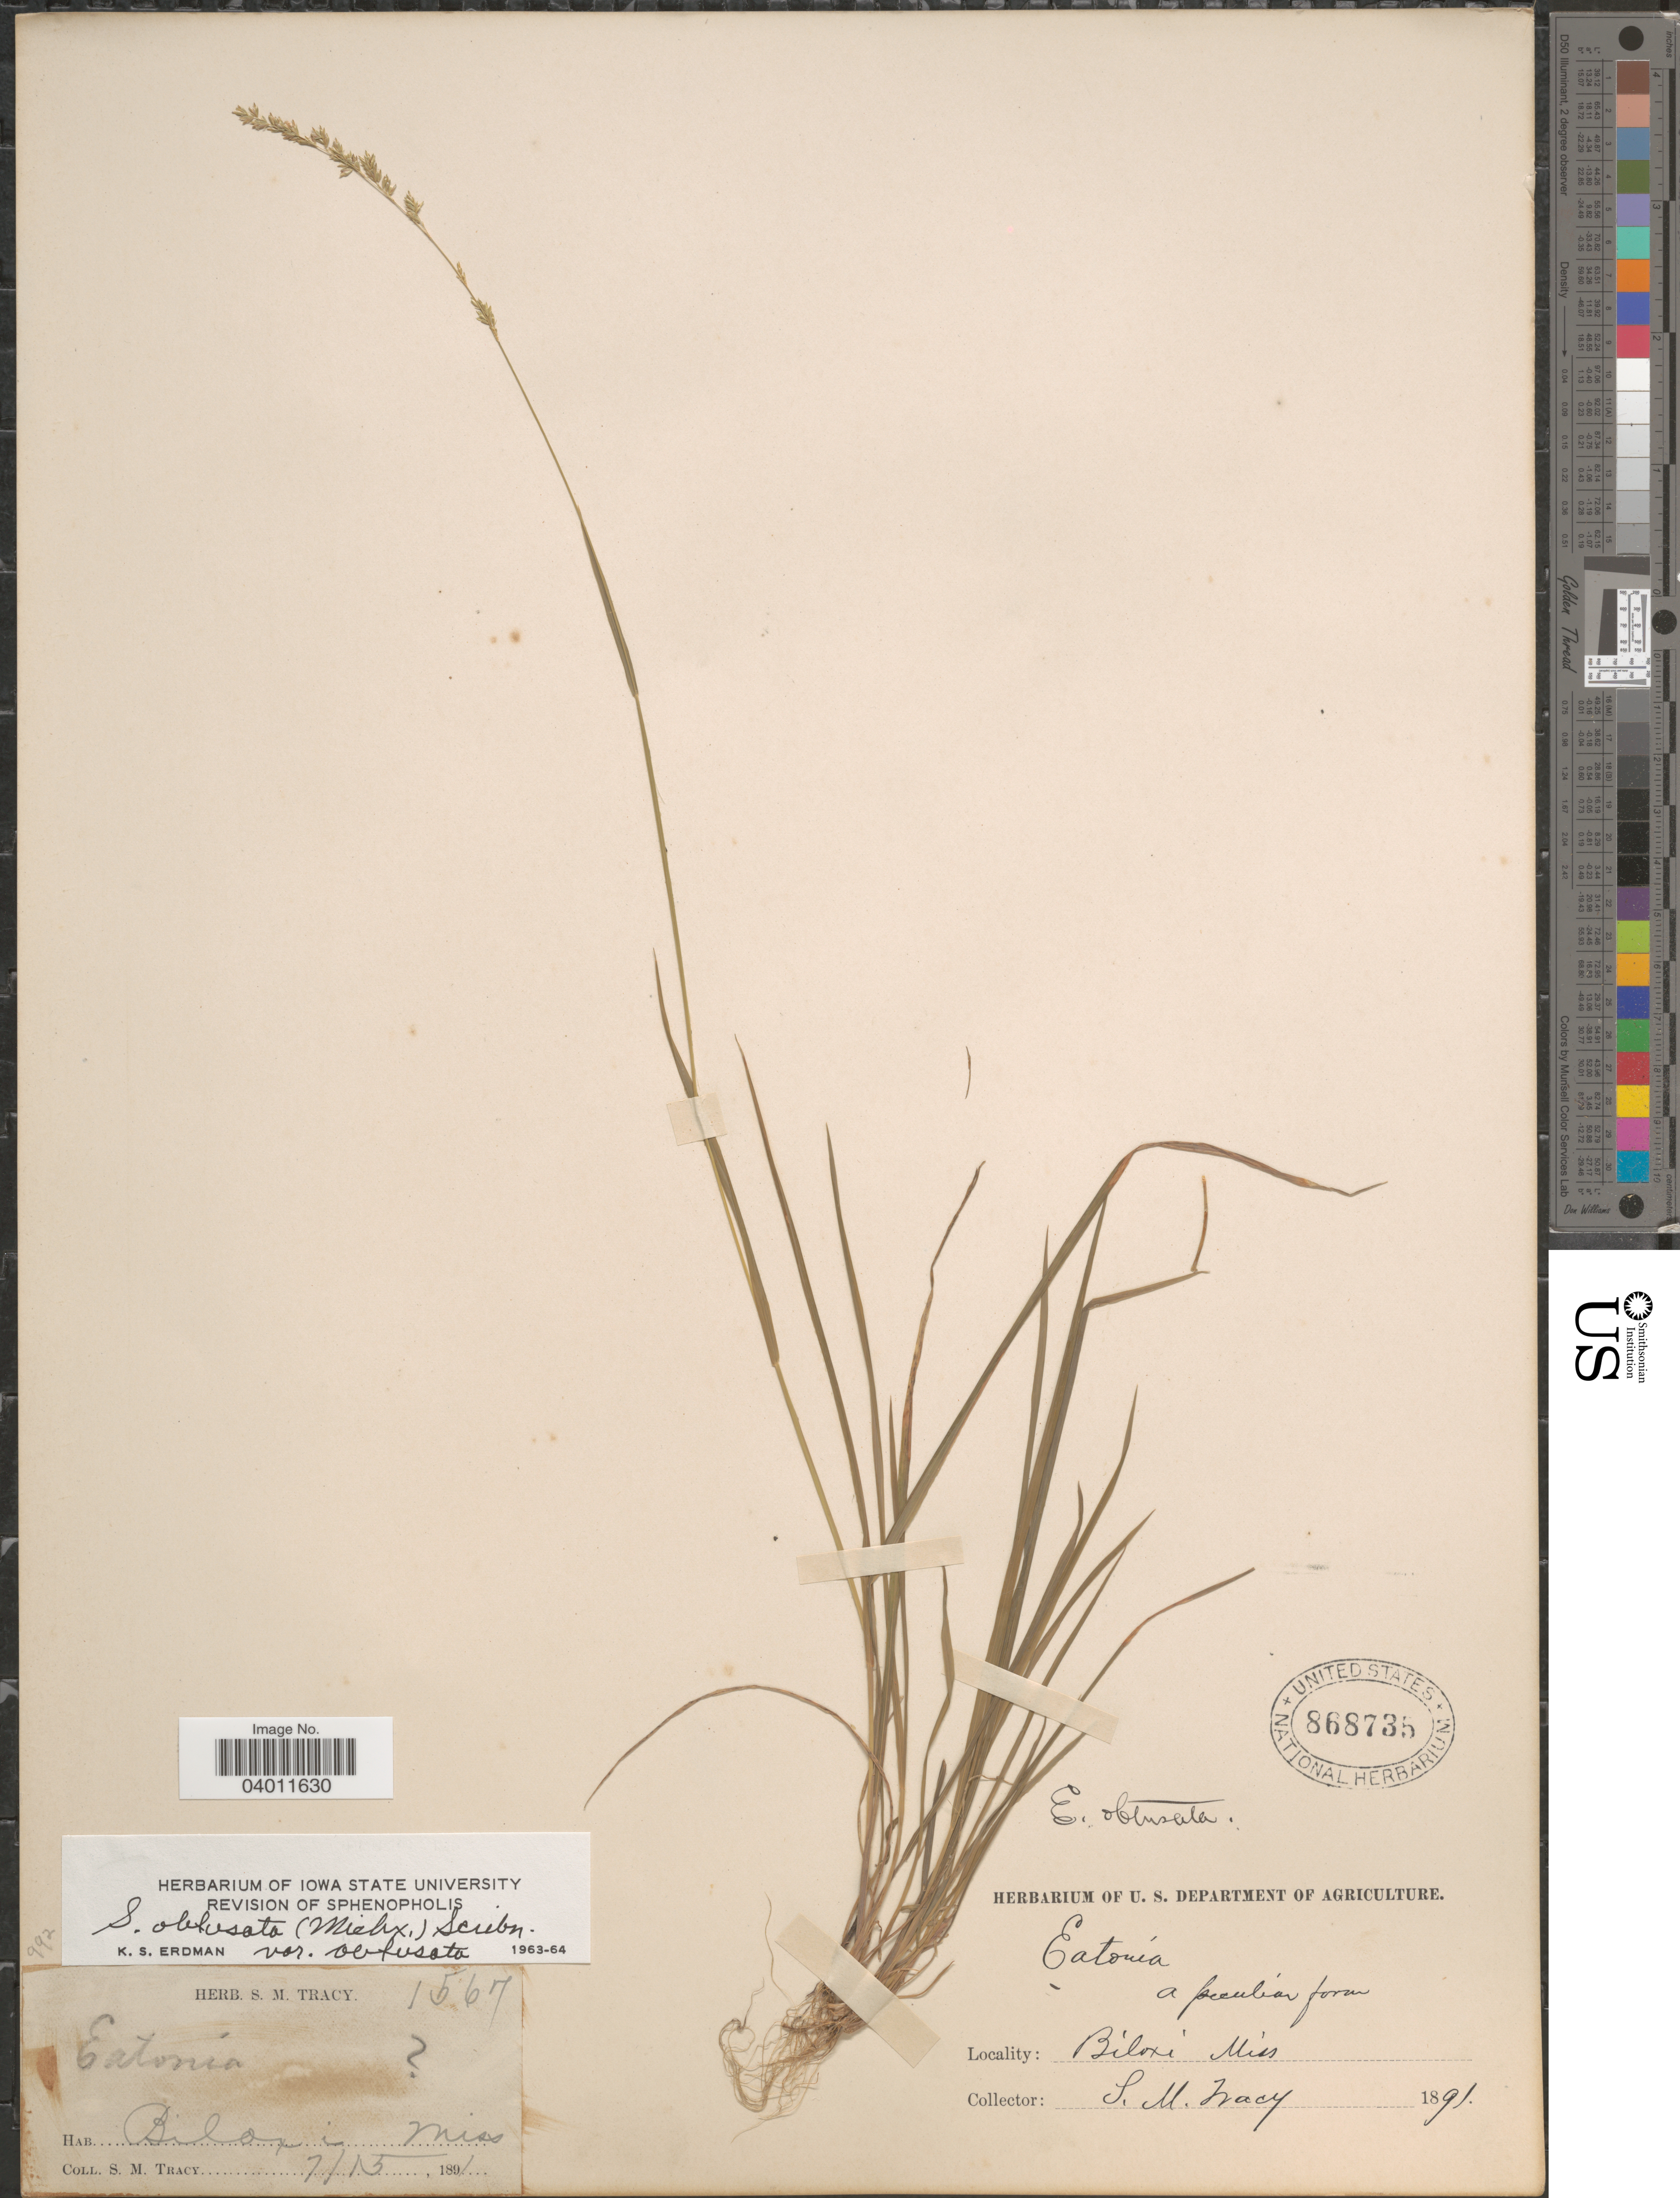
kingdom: Plantae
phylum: Tracheophyta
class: Liliopsida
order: Poales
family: Poaceae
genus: Sphenopholis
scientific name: Sphenopholis obtusata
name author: (Michx.) Scribn.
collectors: S. M. Tracy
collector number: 1567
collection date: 1891-07-15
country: United States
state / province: Mississippi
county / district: Harrison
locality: Biloxi.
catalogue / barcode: US 868735